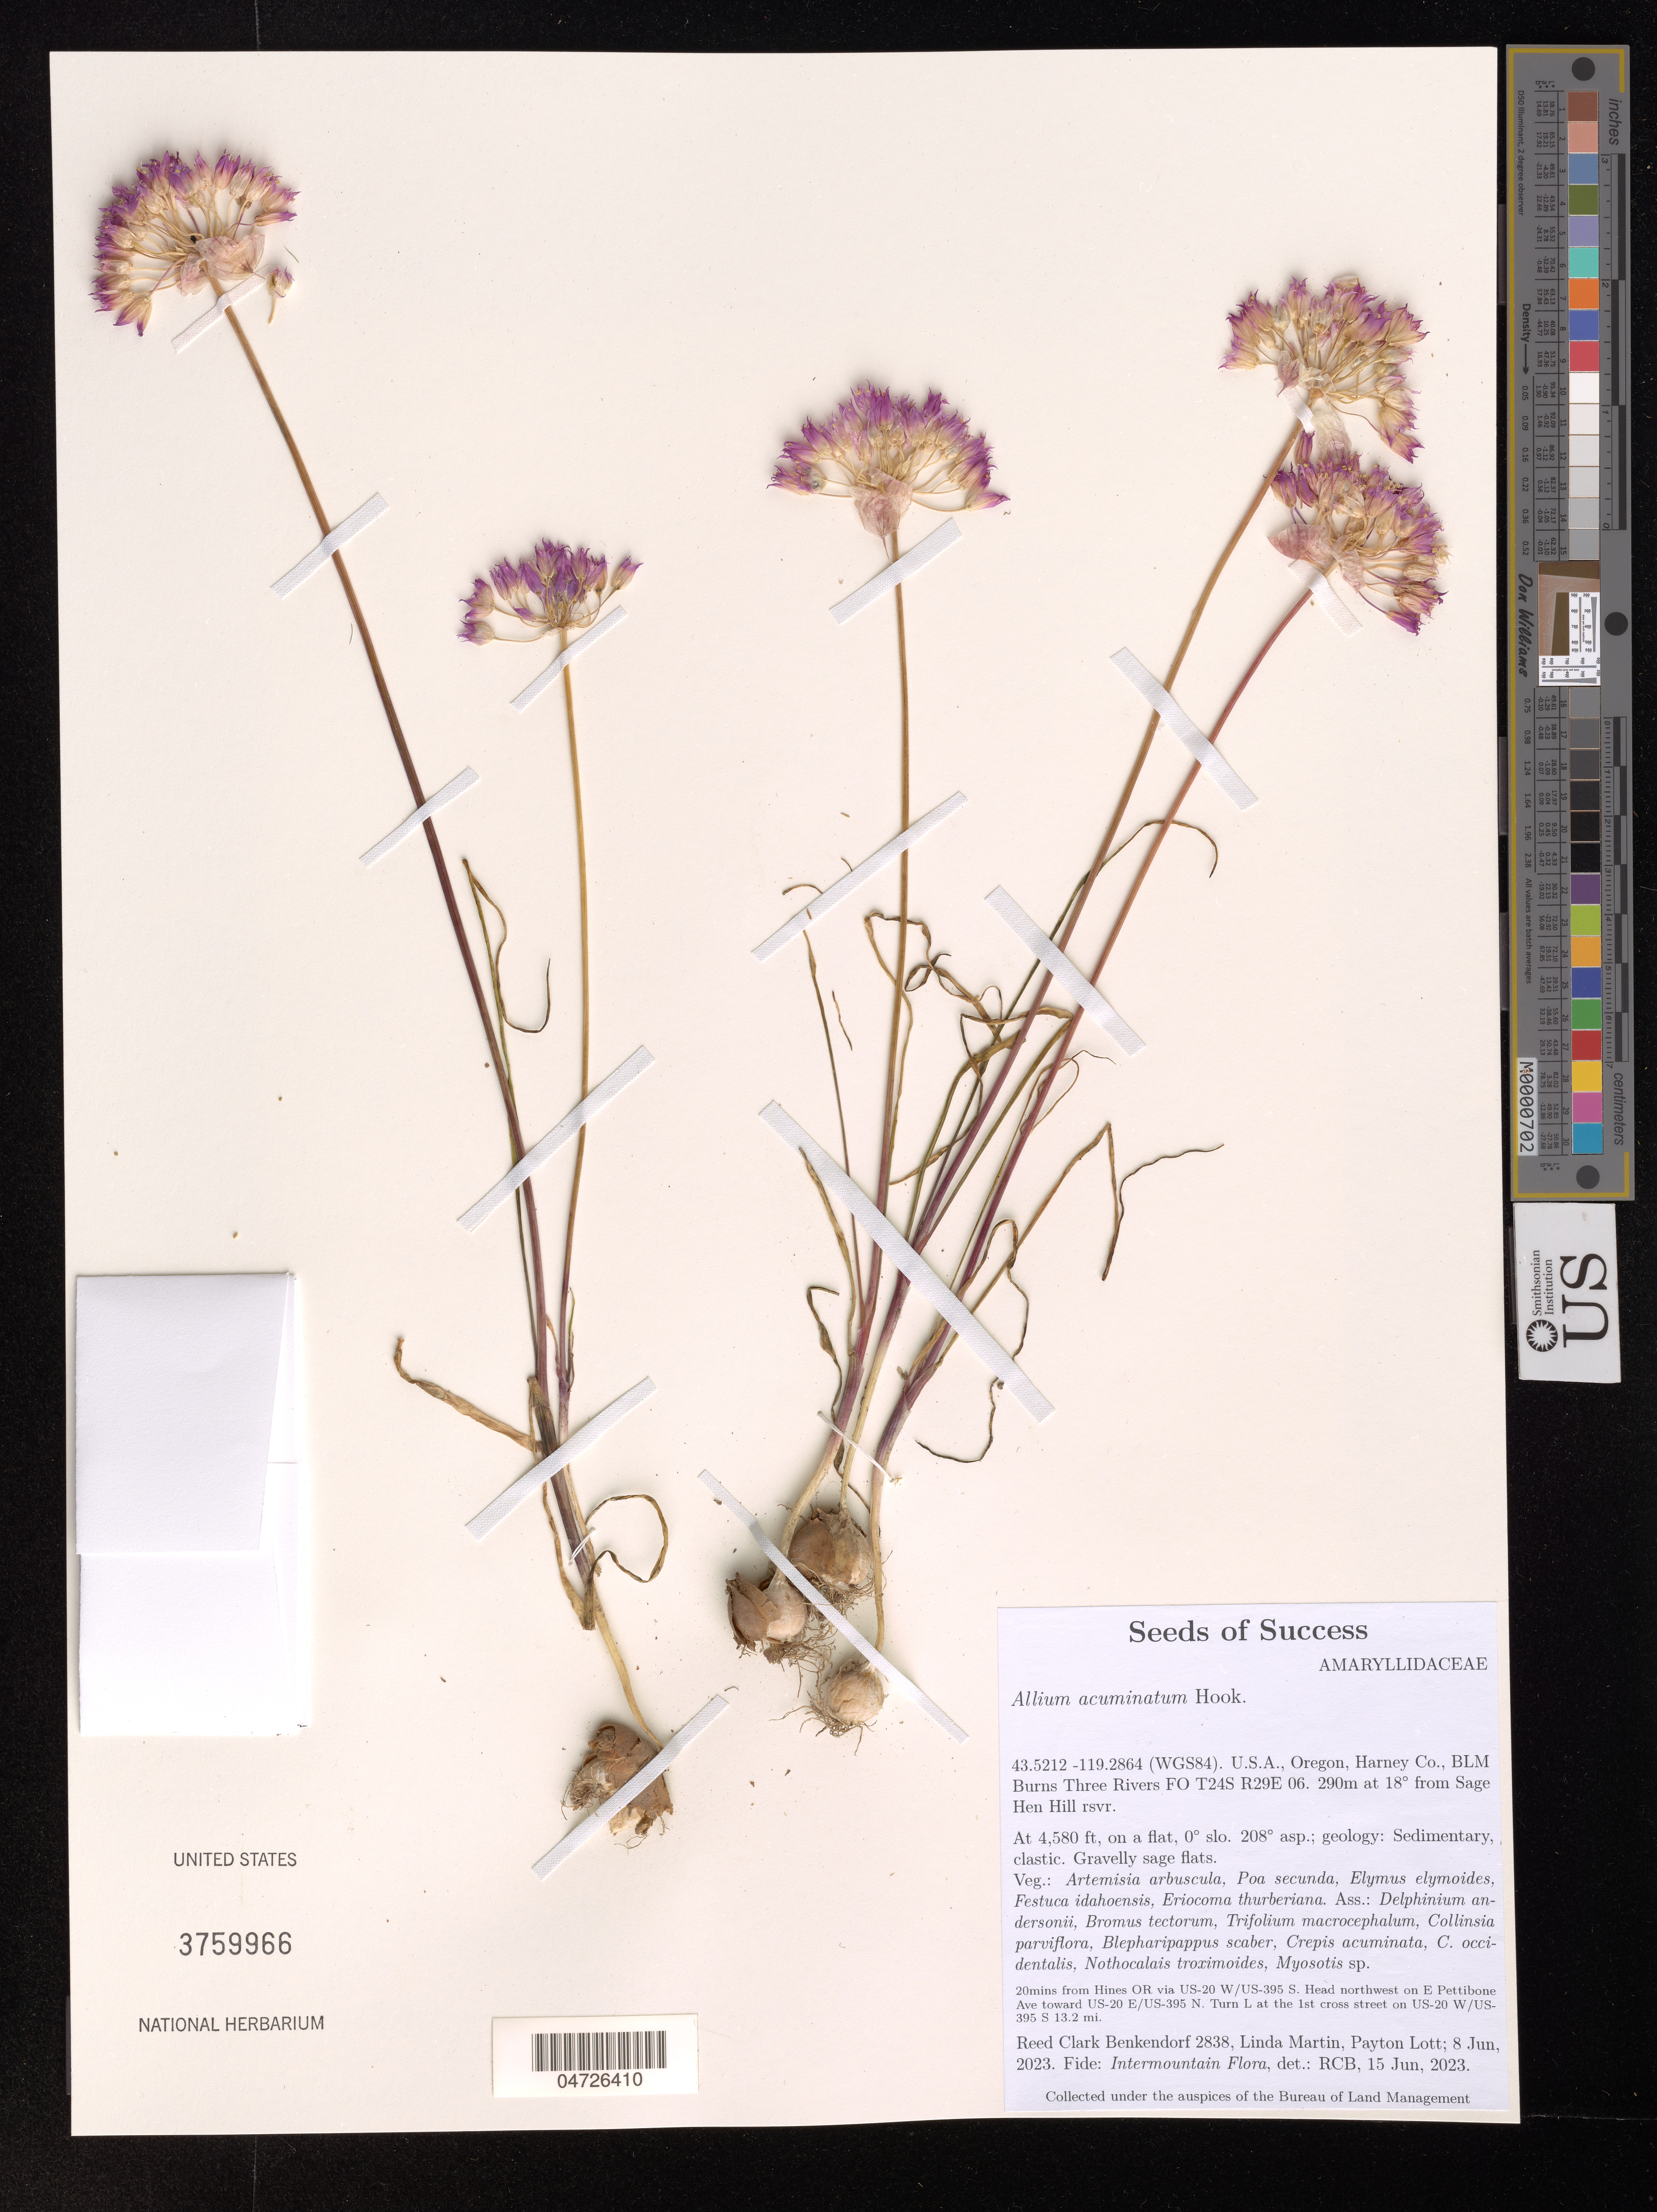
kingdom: Plantae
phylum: Tracheophyta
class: Liliopsida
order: Asparagales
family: Amaryllidaceae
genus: Allium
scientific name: Allium acuminatum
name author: Hook.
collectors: R. Benkendorf, L. Martin & P. Lott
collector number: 2838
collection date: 2023-06-08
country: United States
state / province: Oregon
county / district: Harney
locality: (WGS84). Harney Co., BLM Burns Three Rivers FO T24S R29E 06. 290m at 18º from Sage Hen Hill rsvr. 20mins from Hines OR via US-20 W/US-395 S. Head northwest on E Pettibone Ave toward US-20 E/US-395 N. Turn L at the 1st cross street on US-20 W/US-395 S 13.2 mi.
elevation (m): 1396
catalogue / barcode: US 3759966